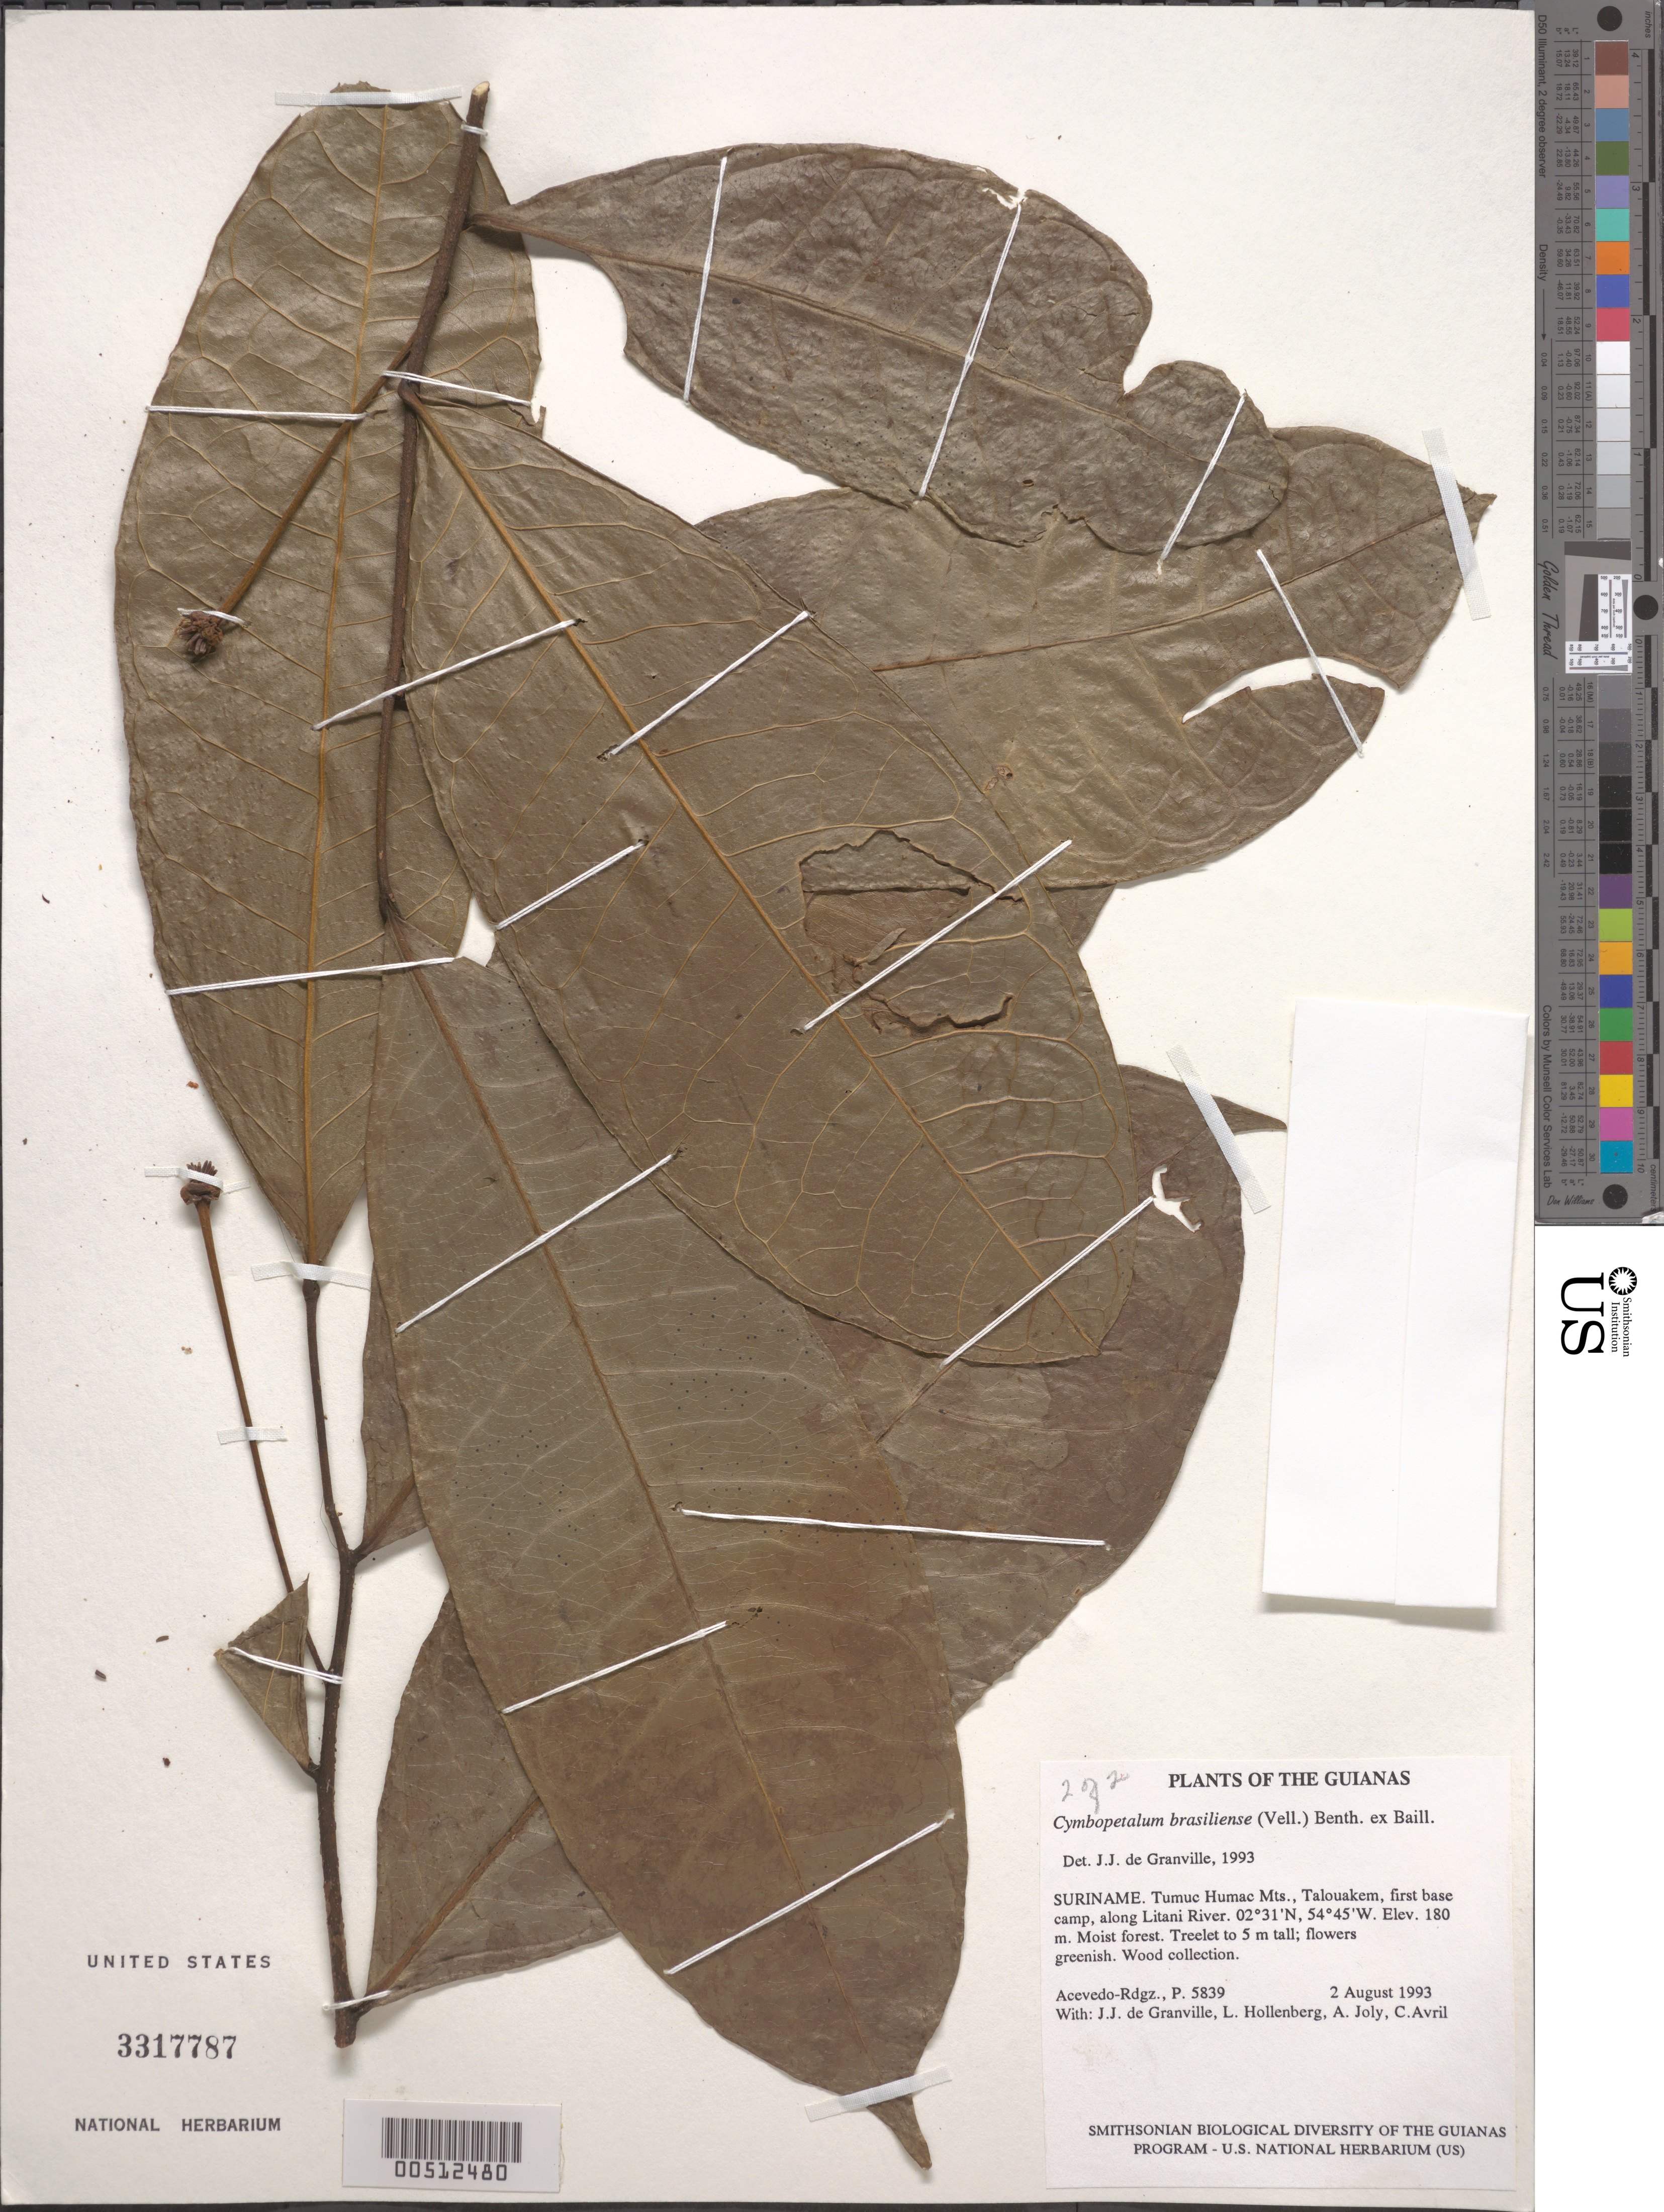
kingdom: Plantae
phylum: Tracheophyta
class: Magnoliopsida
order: Magnoliales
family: Annonaceae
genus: Cymbopetalum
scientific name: Cymbopetalum brasiliense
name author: (Vell.) Benth. ex Baill.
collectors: P. Acevedo-Rodr., J.-J. de Granville, A. Joly, A. Boyer & L. Hollenberg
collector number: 5839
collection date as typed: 02 Aug 1993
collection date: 1993-08-02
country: Suriname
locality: Tumuc Humac Mts., Talouakem, first base camp, along Litani River.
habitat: Moist forest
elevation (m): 180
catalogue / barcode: US 3317787